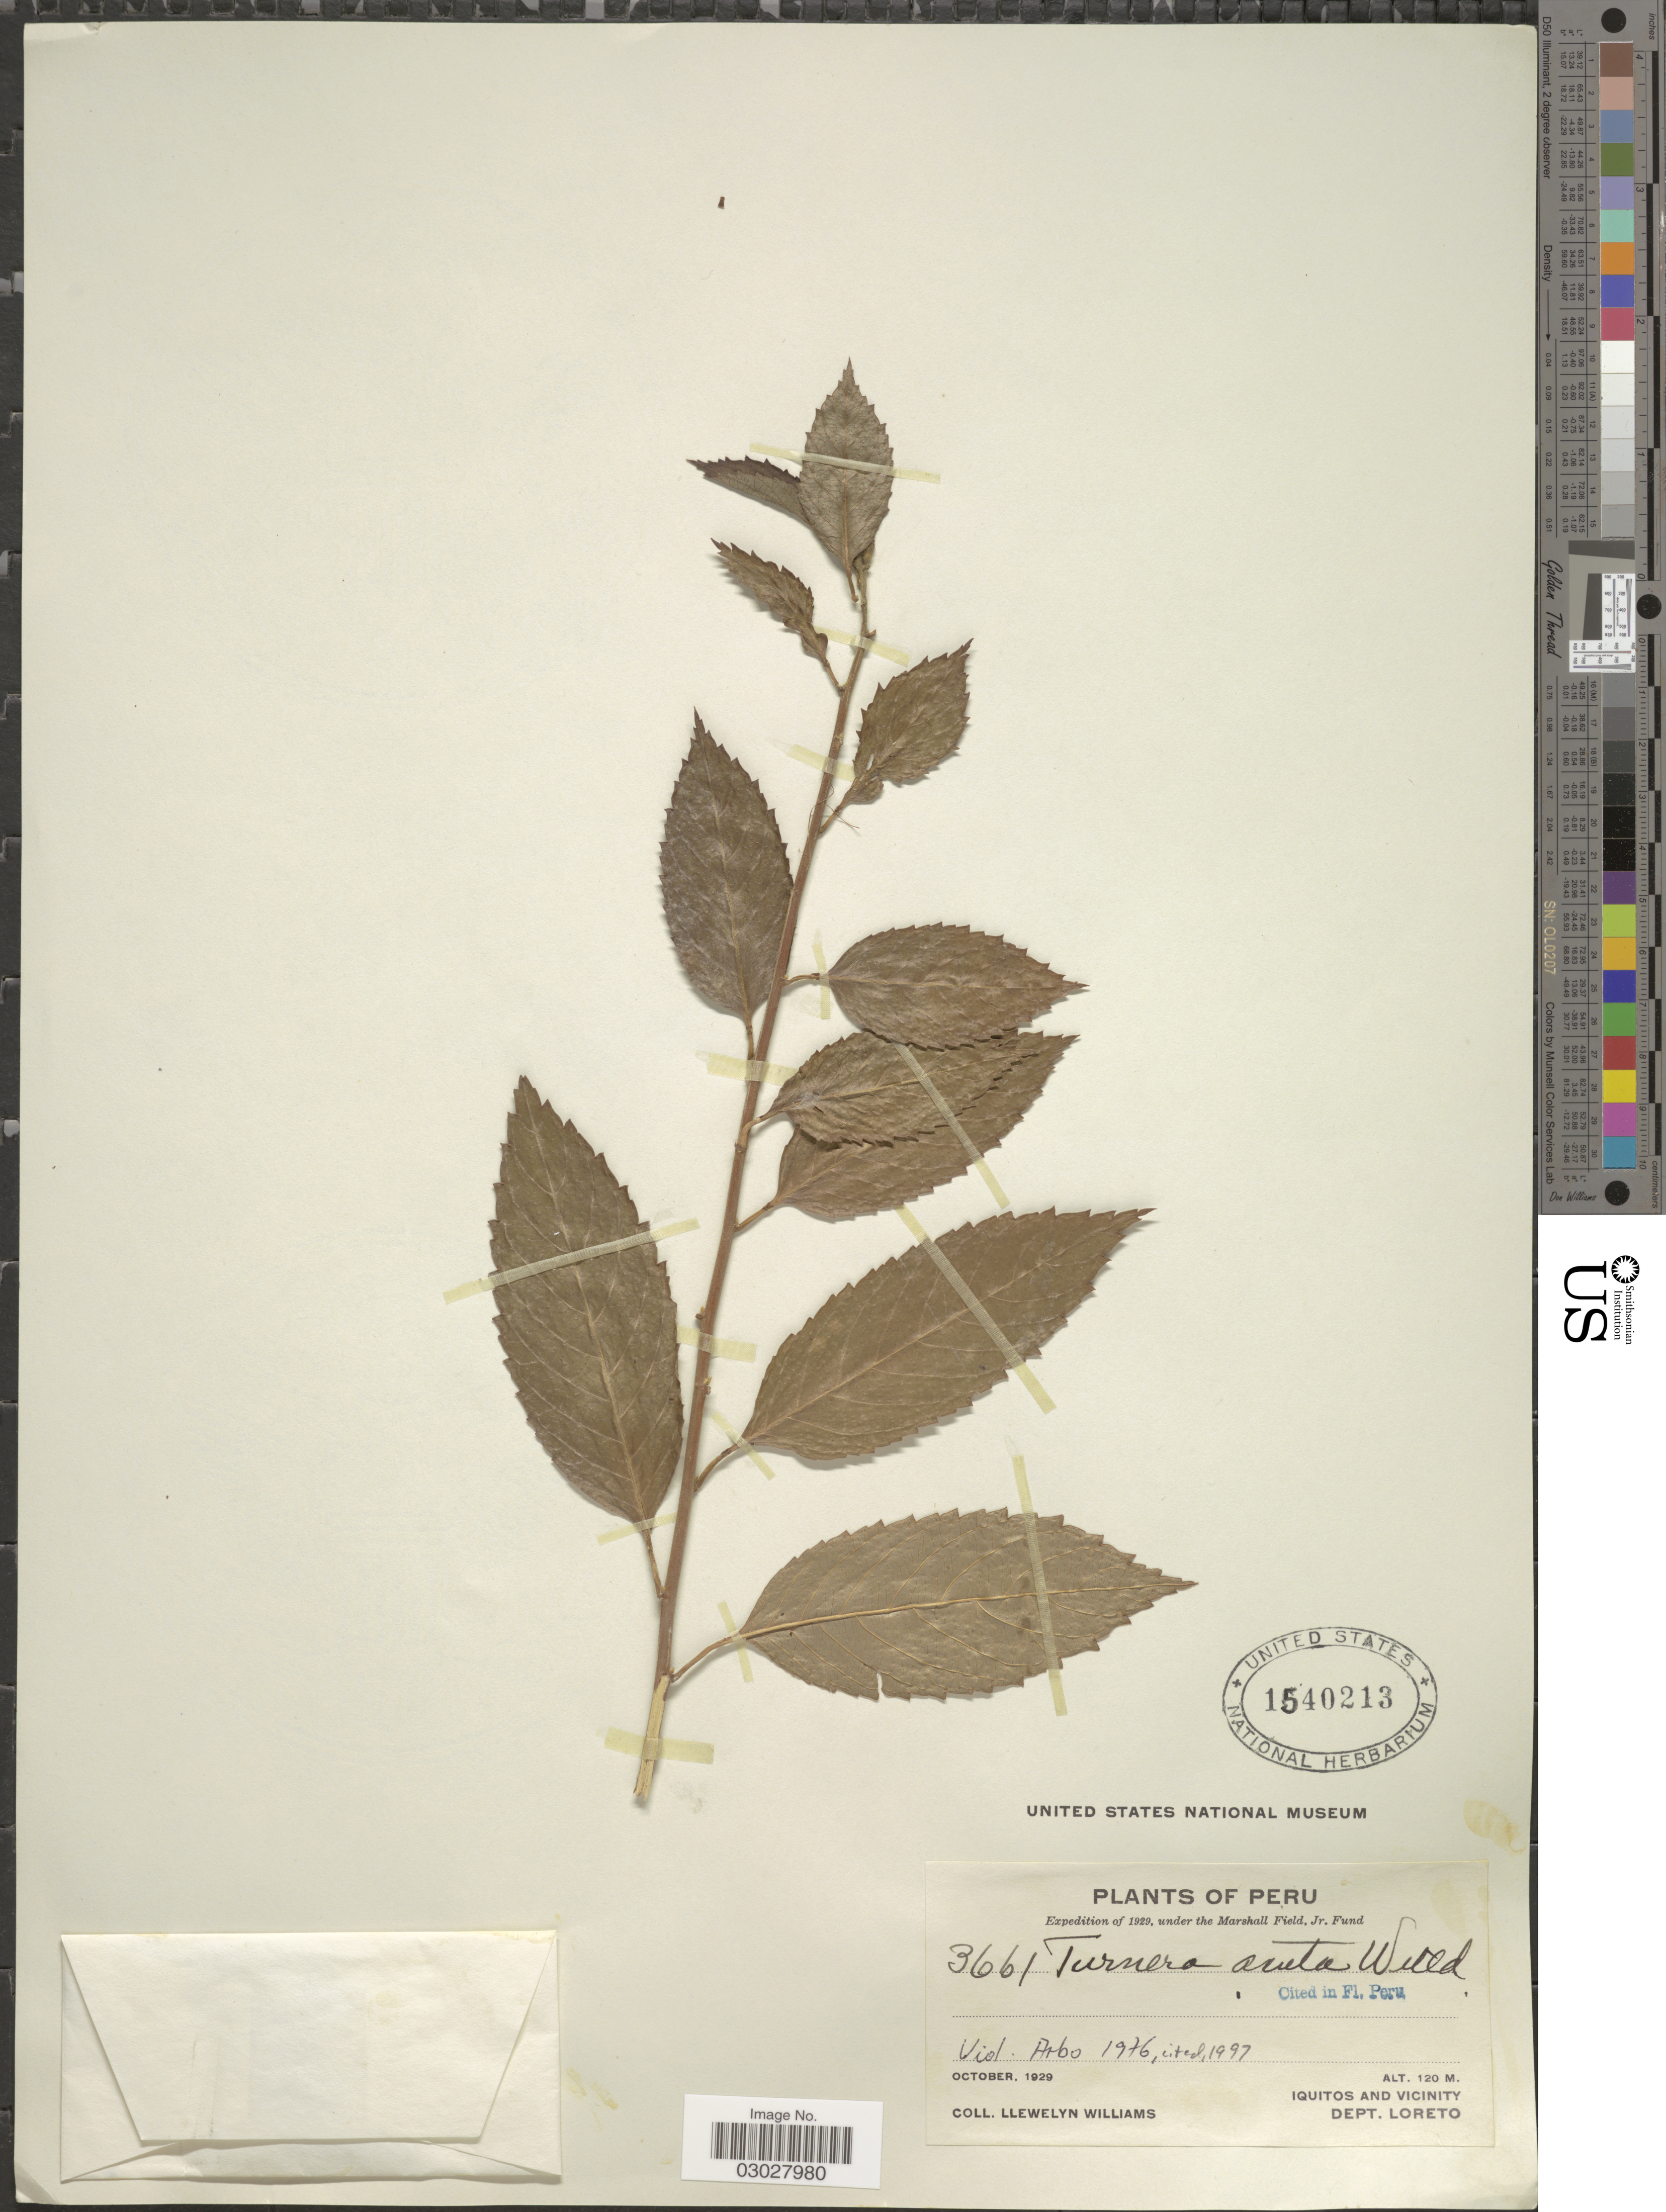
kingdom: Plantae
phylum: Tracheophyta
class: Magnoliopsida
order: Malpighiales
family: Turneraceae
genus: Turnera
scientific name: Turnera acuta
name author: Willd. ex Schult.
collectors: Ll. Williams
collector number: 3661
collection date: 1929-10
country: Peru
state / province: Loreto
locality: Iquitos and Vicinity, Dept. Loreto.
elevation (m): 120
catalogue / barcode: US 1540213